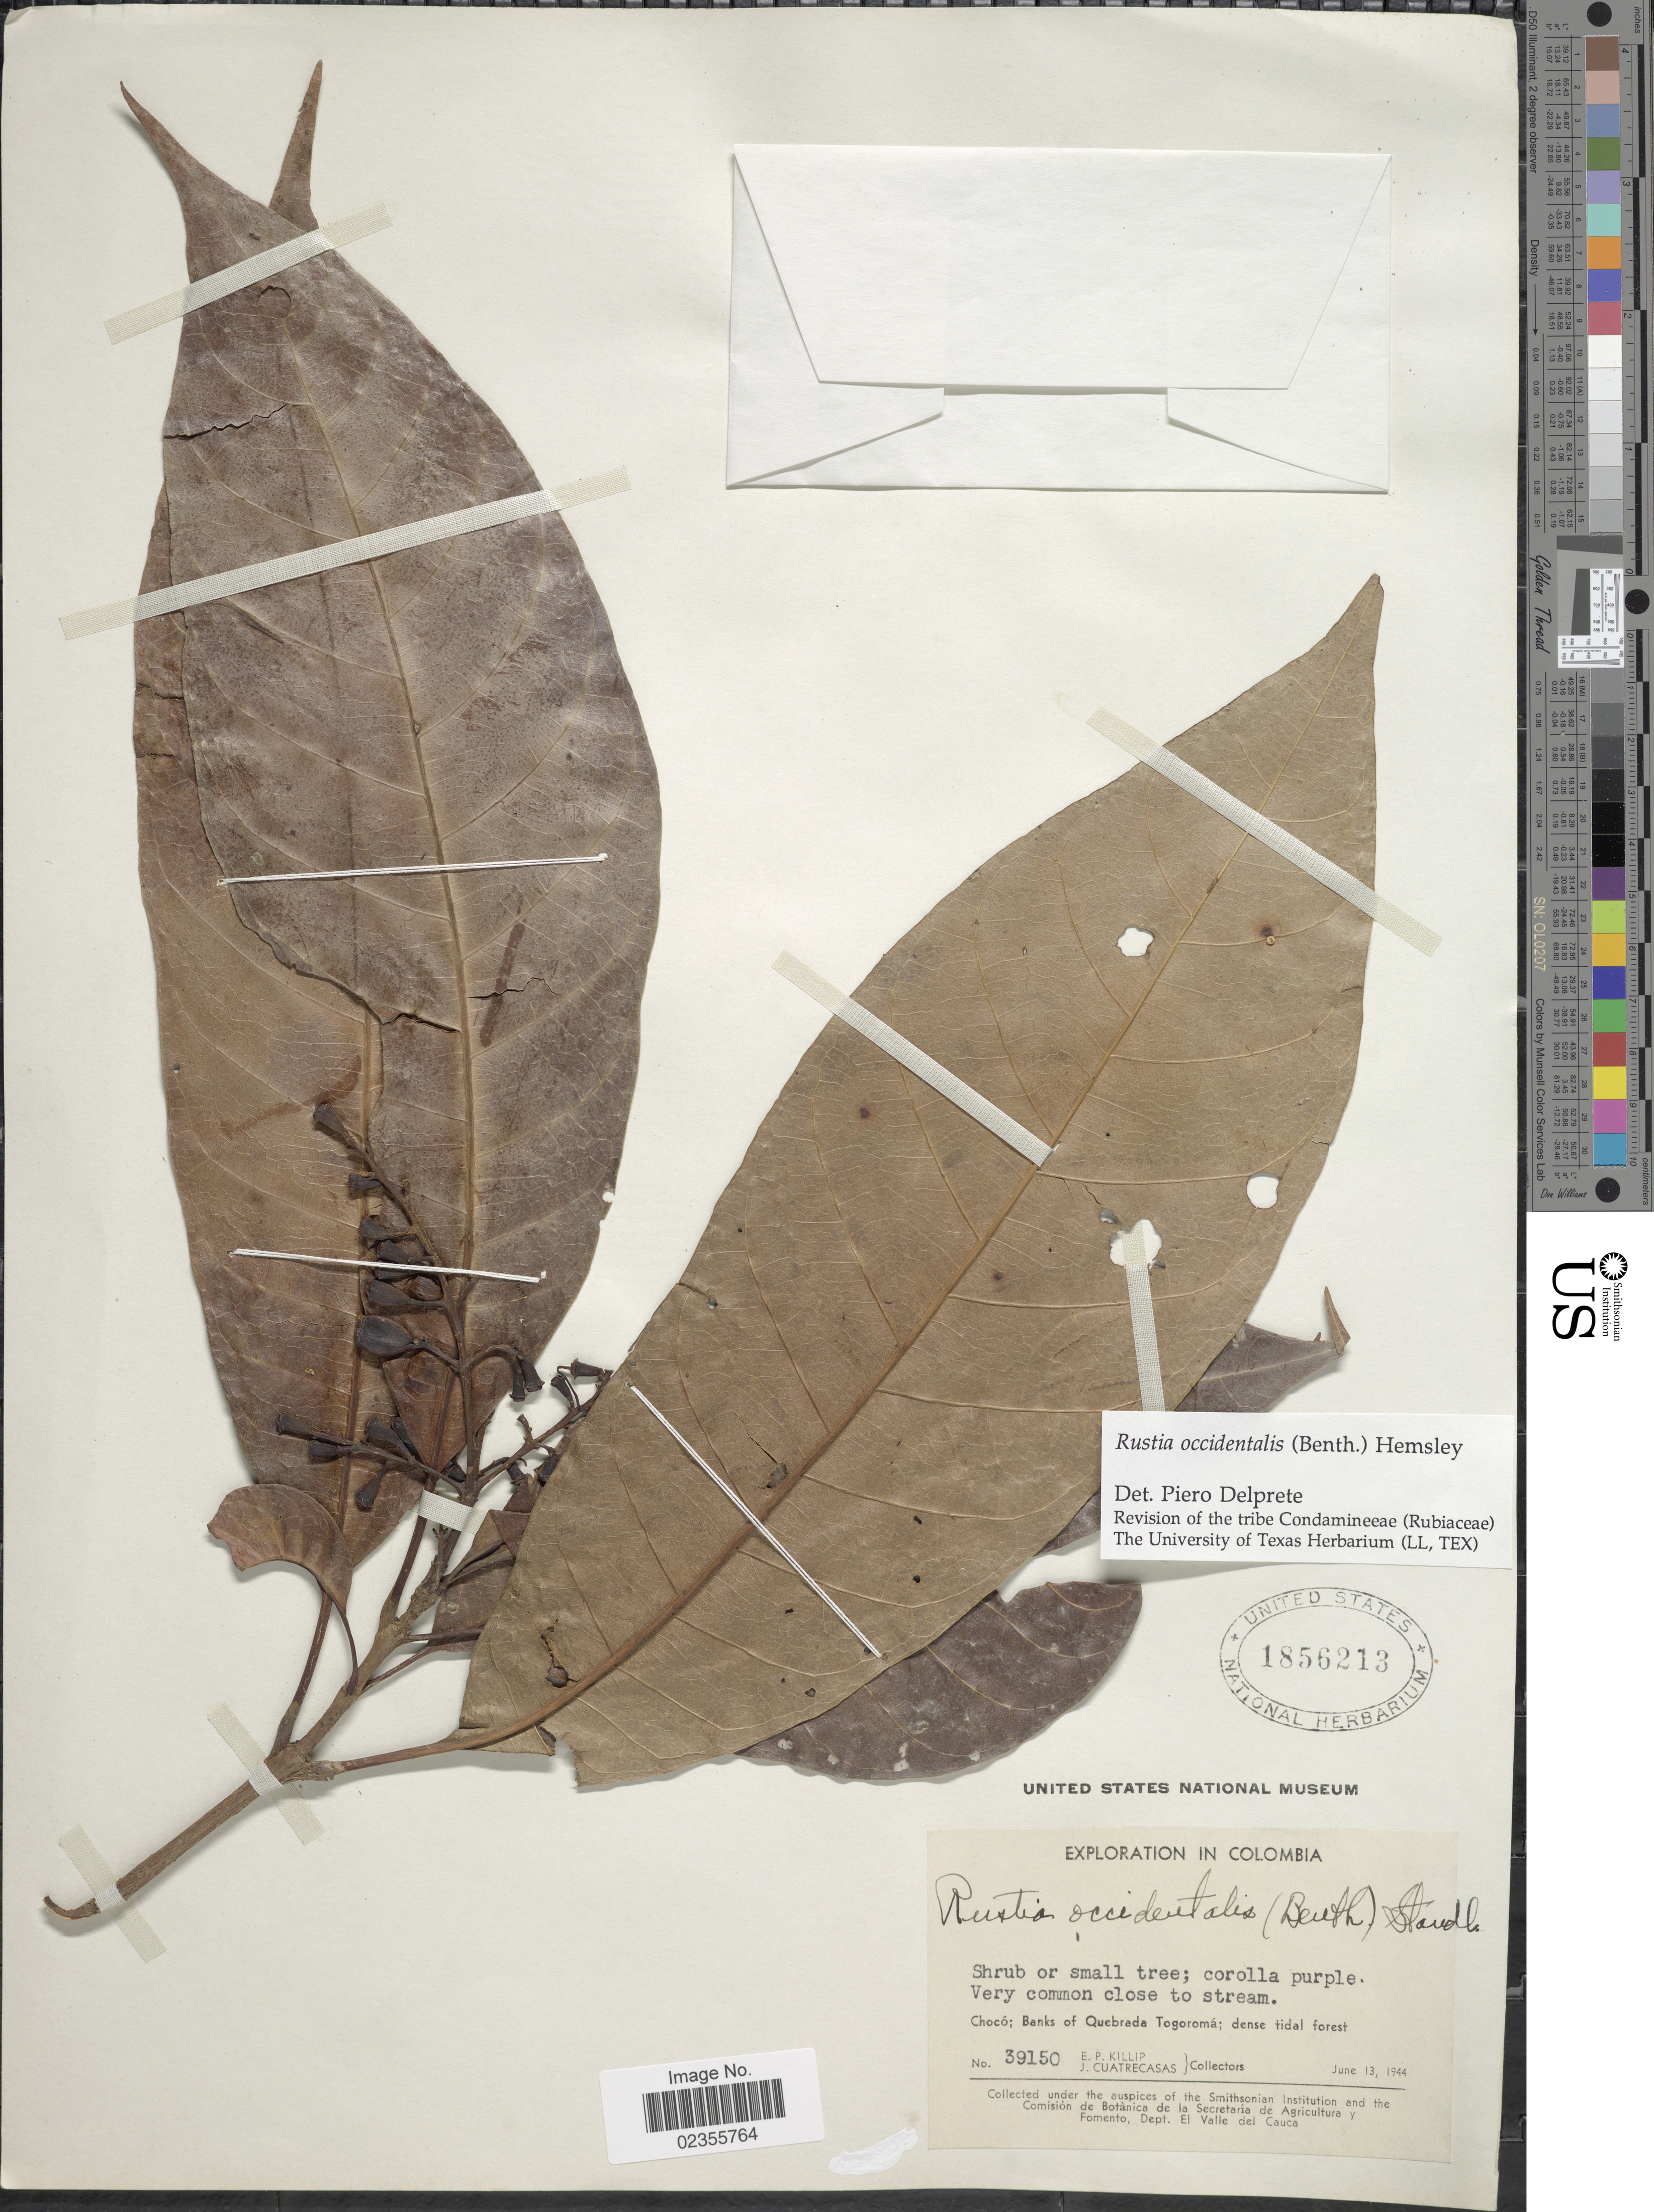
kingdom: Plantae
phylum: Tracheophyta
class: Magnoliopsida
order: Gentianales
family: Rubiaceae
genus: Rustia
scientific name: Rustia occidentalis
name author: (Benth.) Hemsl.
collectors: E. P. Killip & J. Cuatrecasas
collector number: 39150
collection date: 1944-06-13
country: Colombia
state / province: Chocó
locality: Very common close to stream, Banks of Quebrada Togoroma.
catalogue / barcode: US 1856213